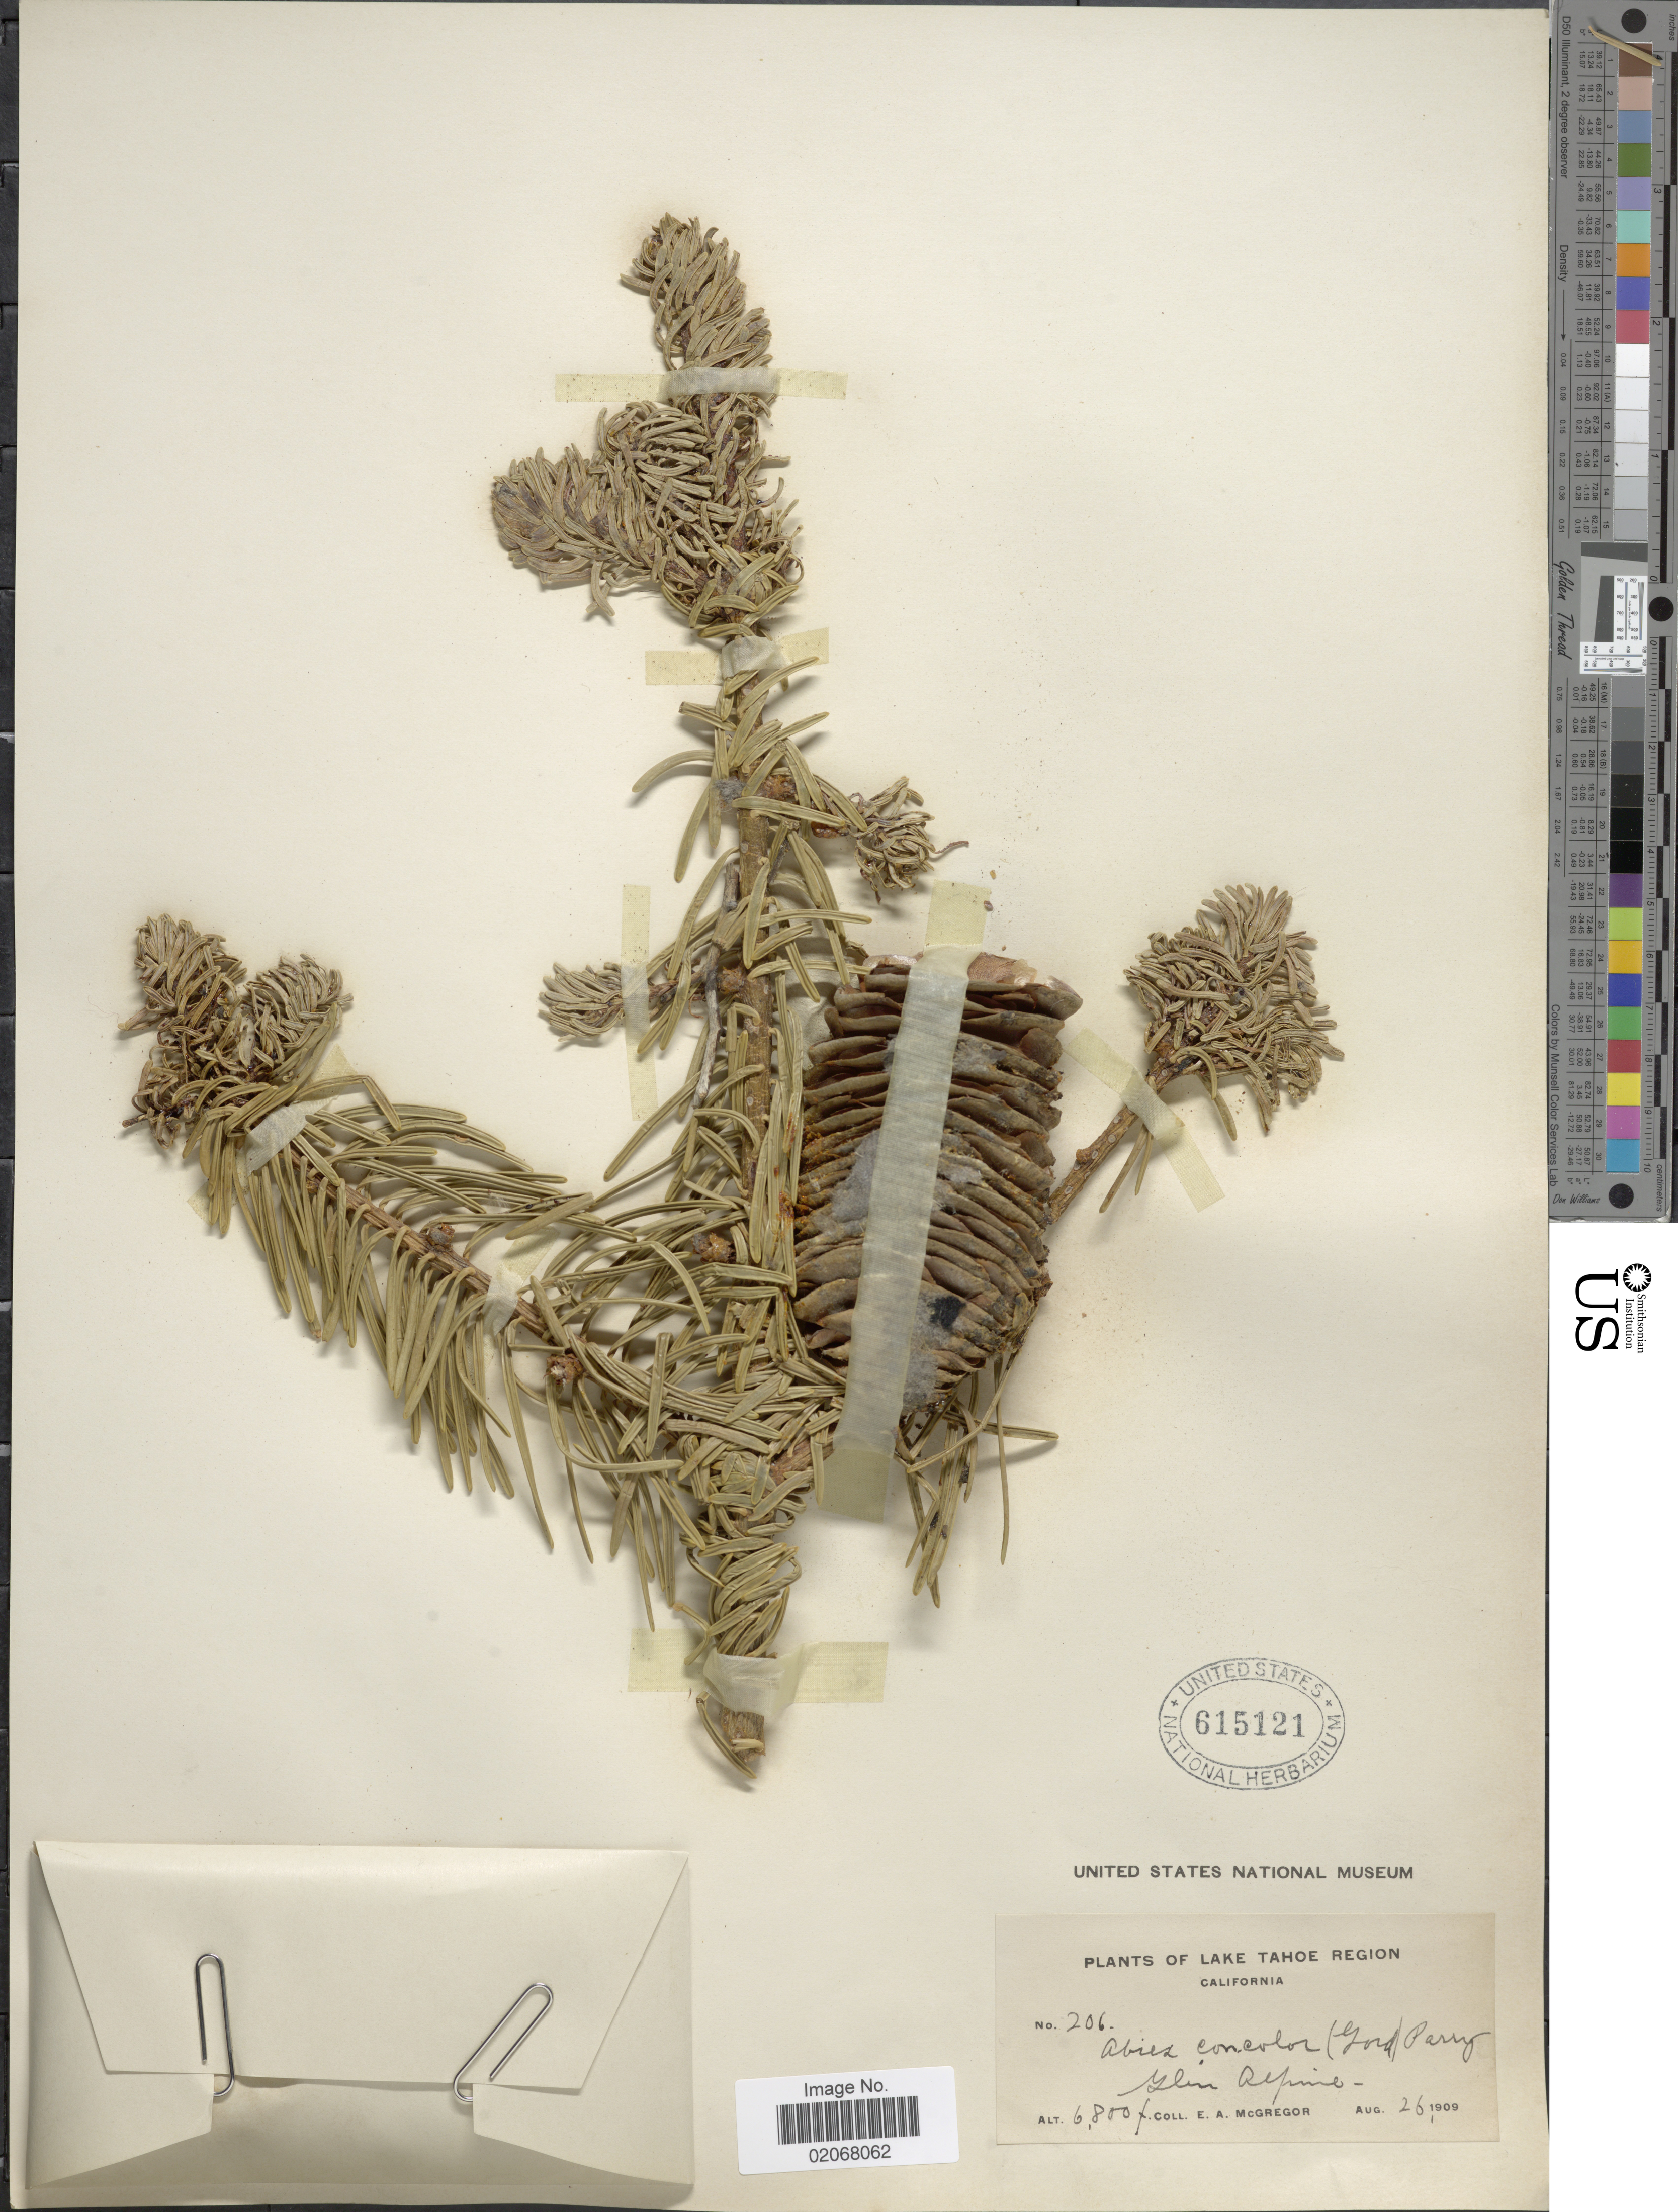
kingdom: Plantae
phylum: Tracheophyta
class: Pinopsida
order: Pinales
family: Pinaceae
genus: Abies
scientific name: Abies concolor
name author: (Gordon & Glend.) Lindl. ex Hildebr.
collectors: E. A. McGregor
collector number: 206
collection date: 1909-08-26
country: United States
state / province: California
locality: Lake Tahoe Region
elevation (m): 2073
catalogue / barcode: US 615121